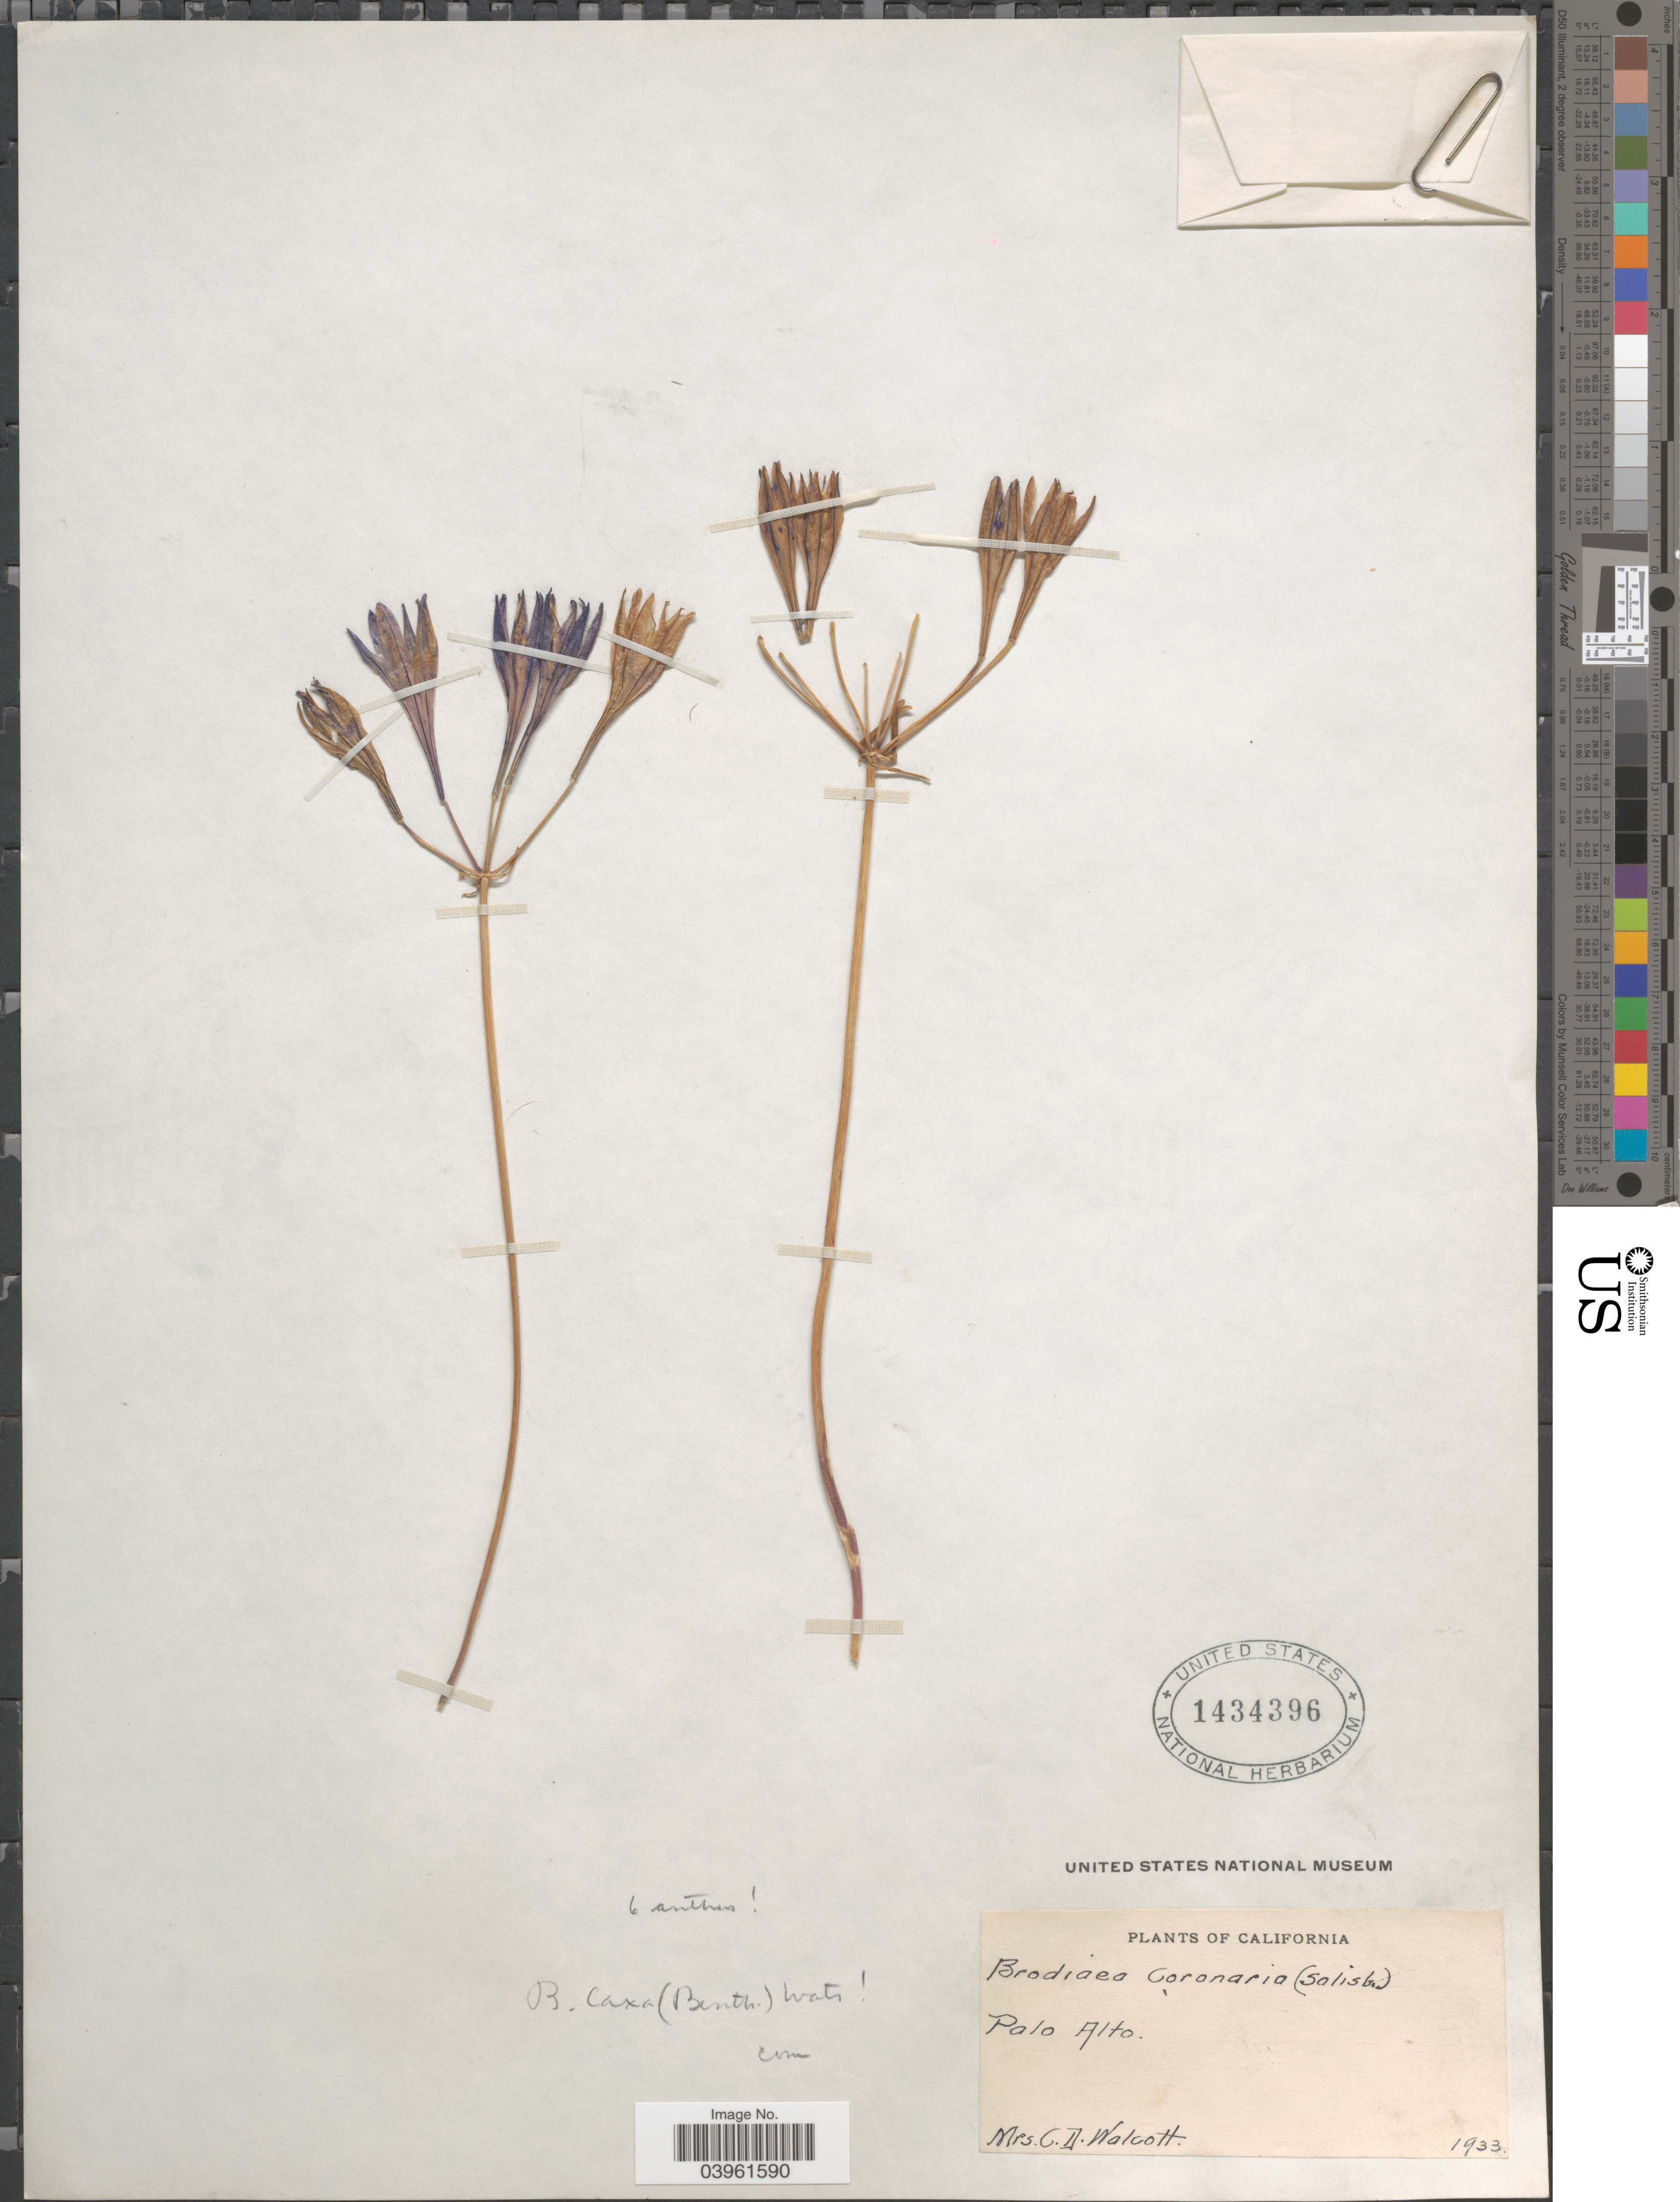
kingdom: Plantae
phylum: Tracheophyta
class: Liliopsida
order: Asparagales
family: Asparagaceae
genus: Triteleia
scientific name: Triteleia laxa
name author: Benth.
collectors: C. Walcott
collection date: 1933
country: United States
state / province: California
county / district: Santa Clara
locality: Palo Alto.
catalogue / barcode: US 1434396